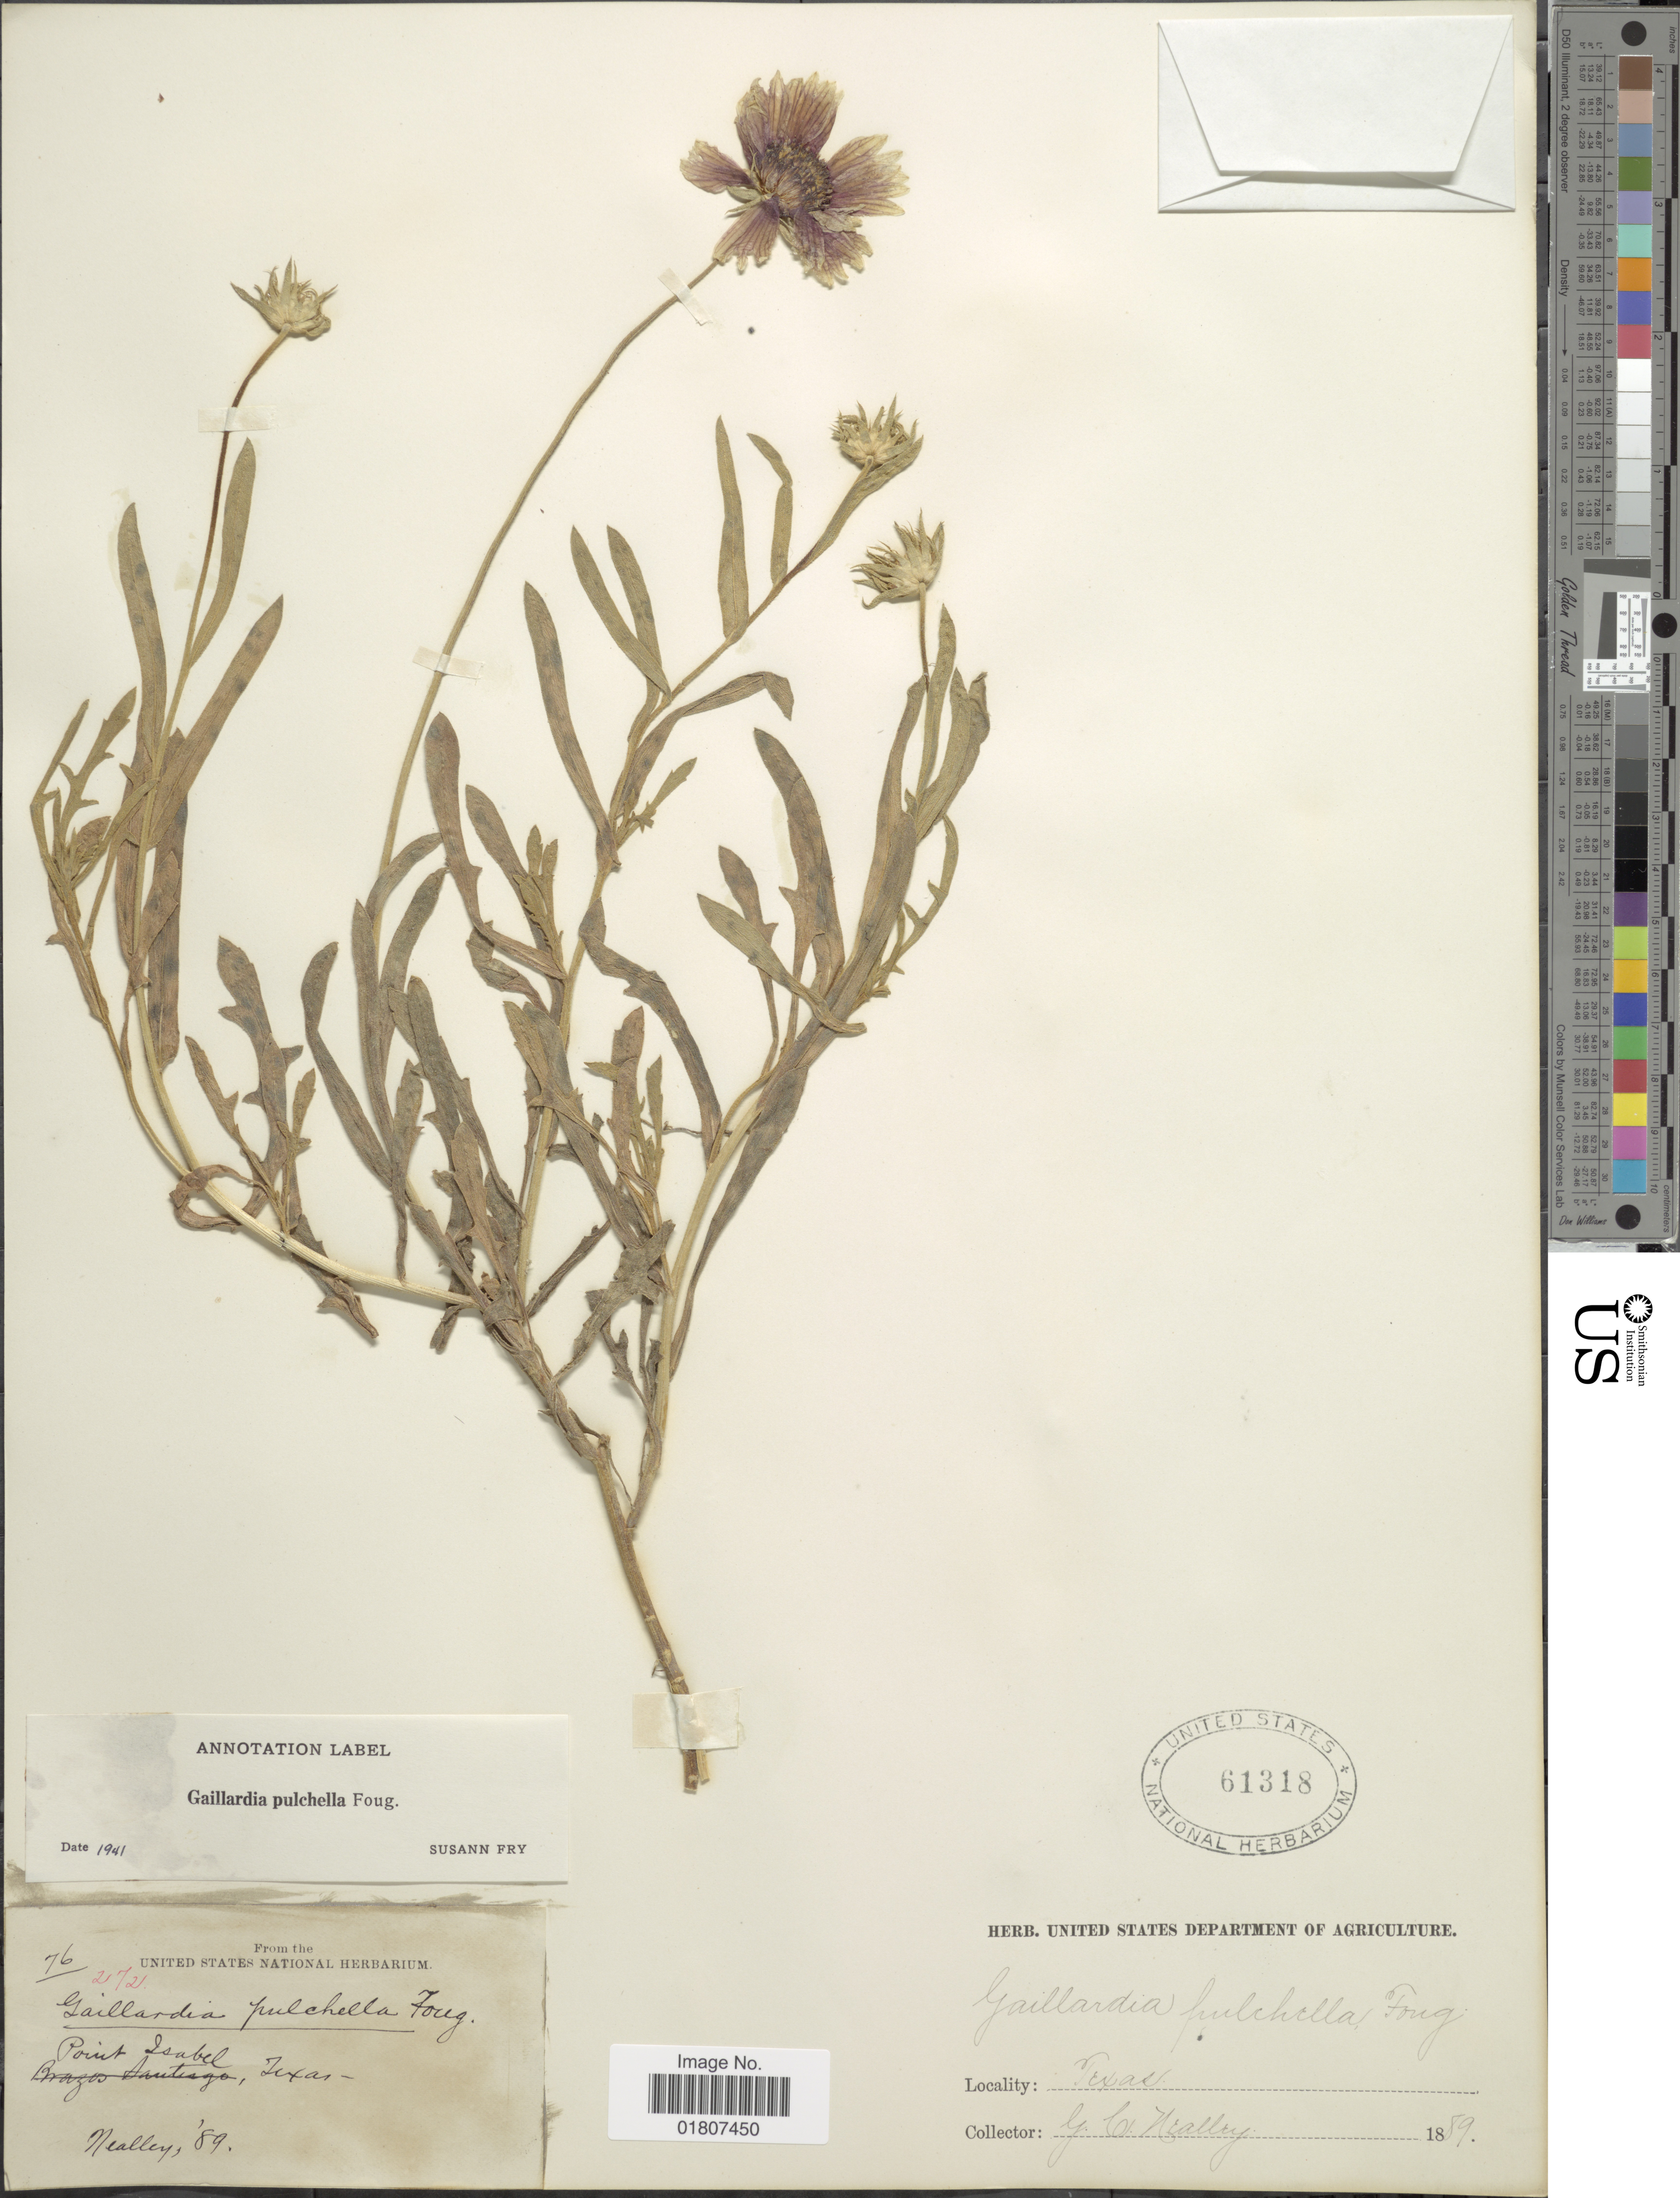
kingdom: Plantae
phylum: Tracheophyta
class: Magnoliopsida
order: Asterales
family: Asteraceae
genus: Gaillardia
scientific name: Gaillardia pulchella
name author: Foug.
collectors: G. C. Nealley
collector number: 76/21721*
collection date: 1889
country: United States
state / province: Texas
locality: Point Isabel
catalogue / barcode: US 61318